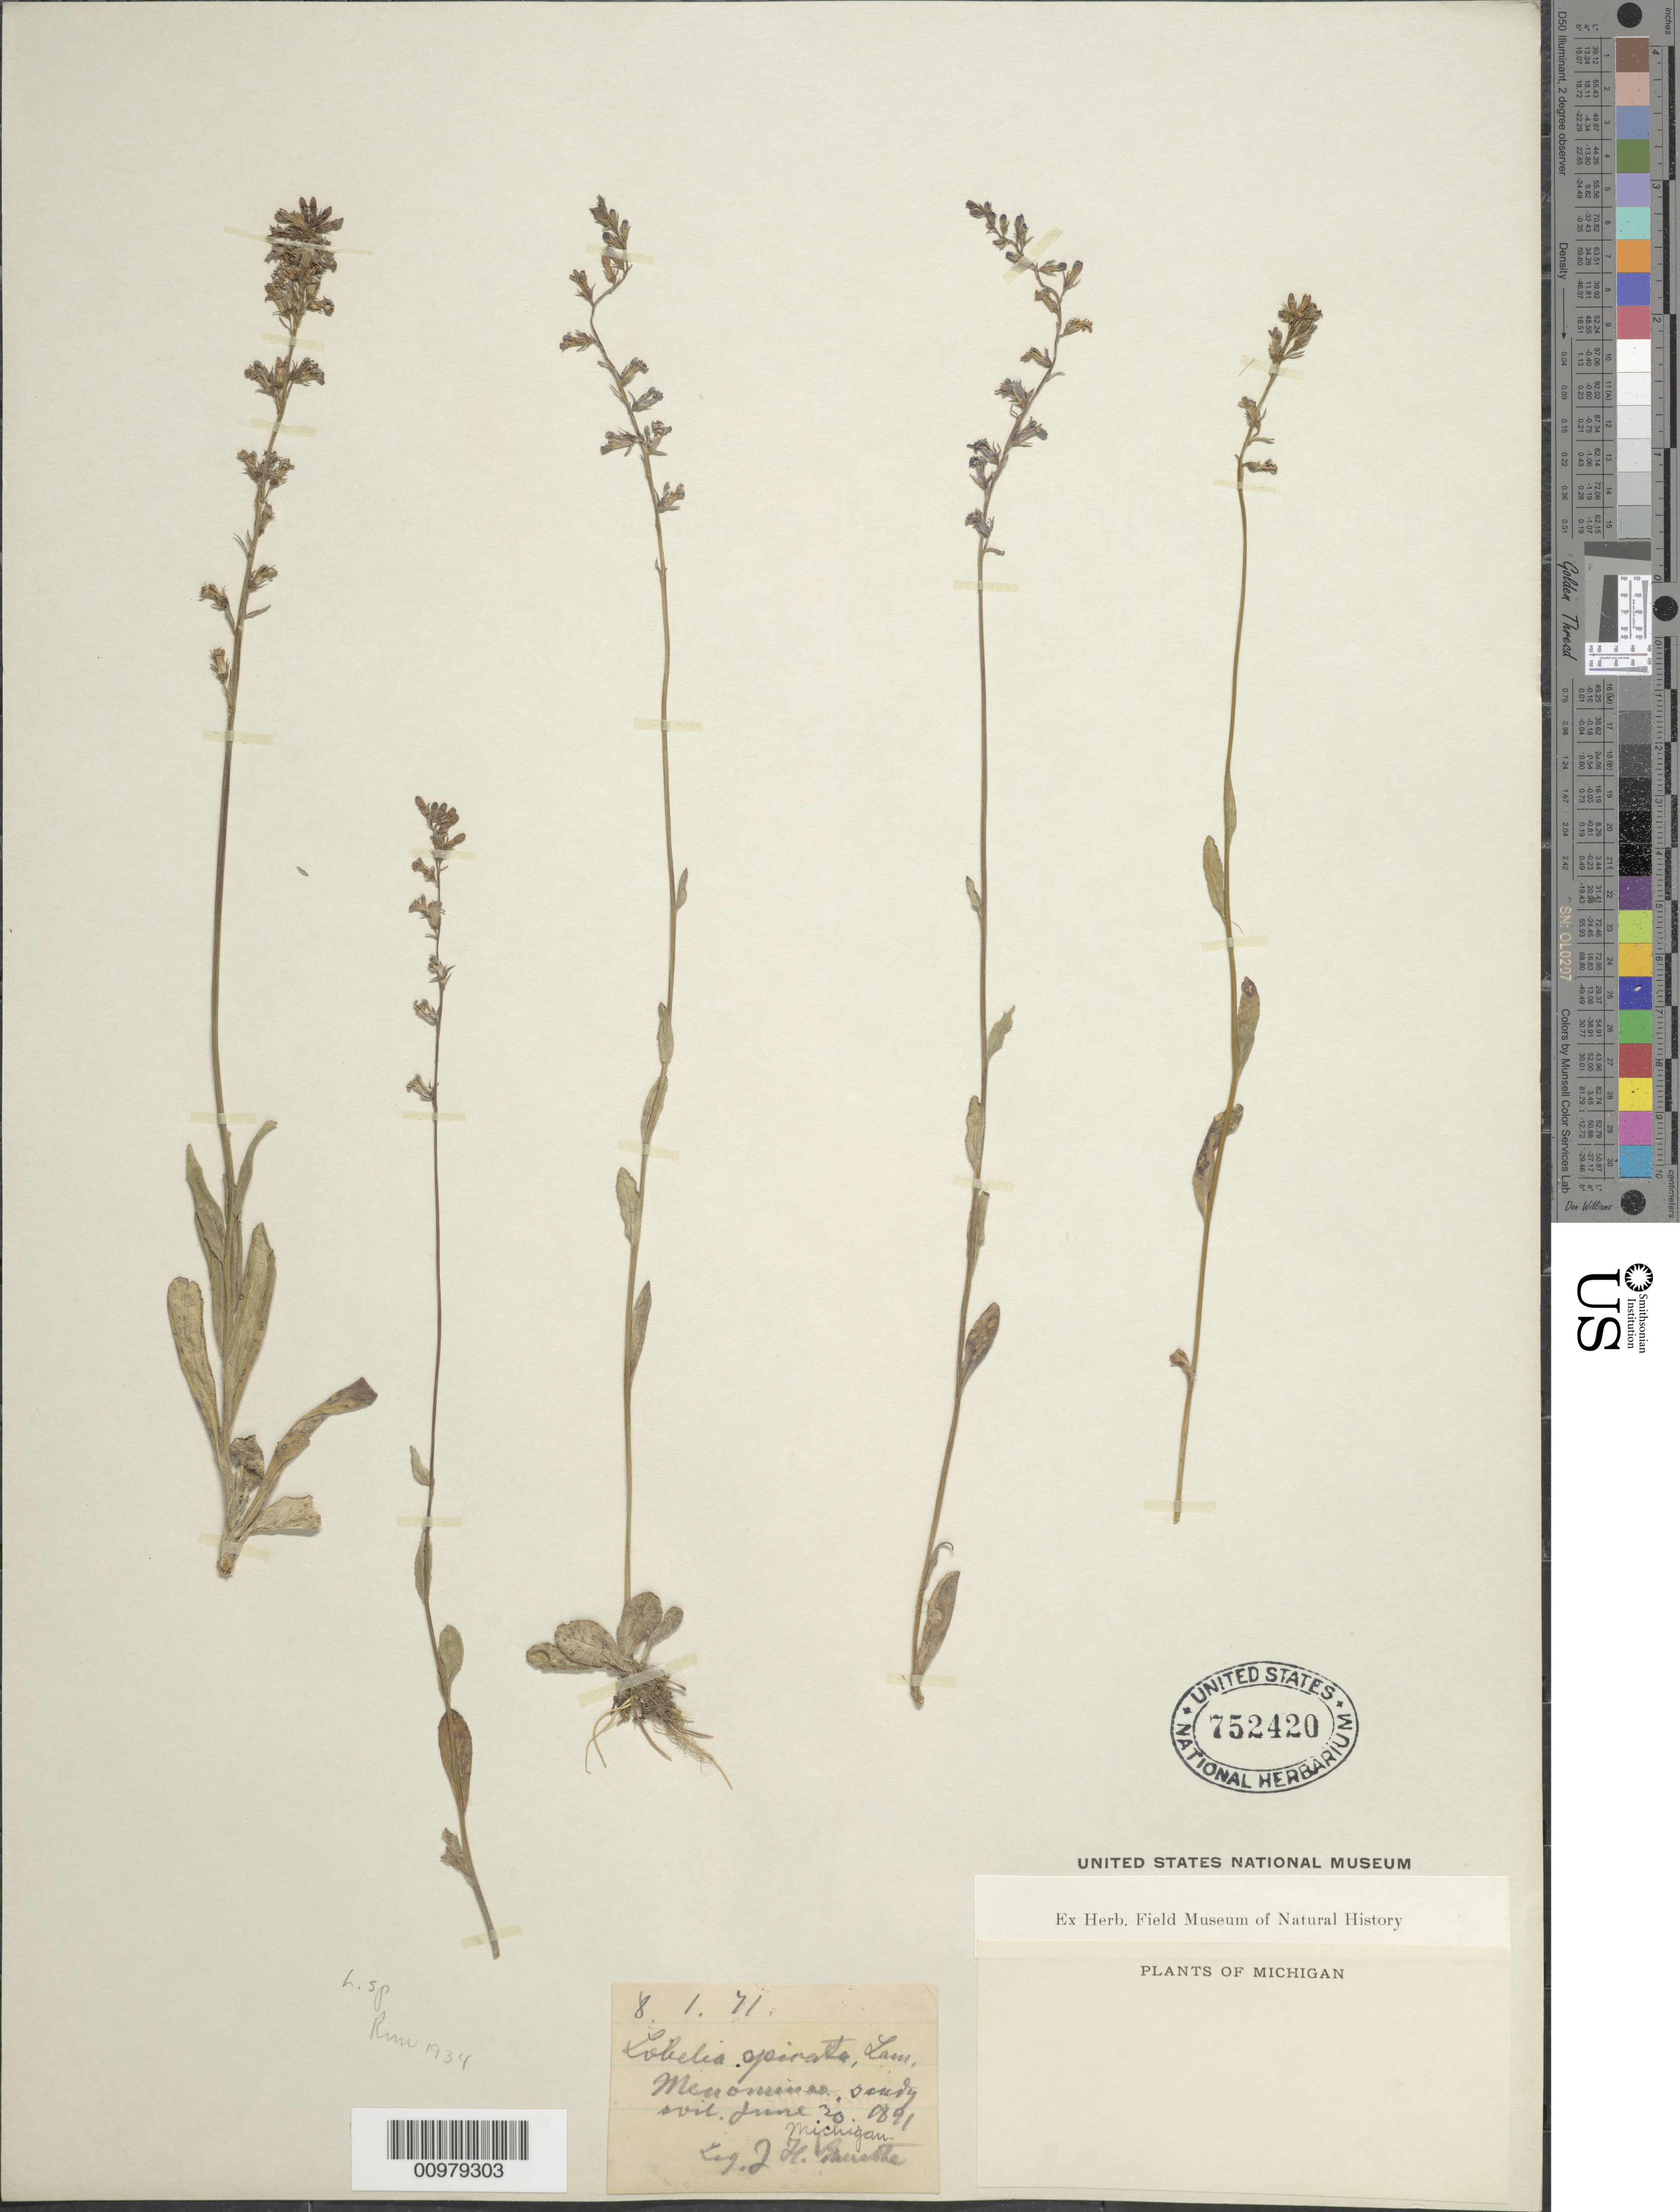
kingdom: Plantae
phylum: Tracheophyta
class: Magnoliopsida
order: Asterales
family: Campanulaceae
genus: Lobelia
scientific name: Lobelia spicata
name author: Lam.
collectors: J. H. Schuette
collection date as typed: June 30, 1891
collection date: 1891-06-30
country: United States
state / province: Michigan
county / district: Menominee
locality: Menominee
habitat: sandy soil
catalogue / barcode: US 752420